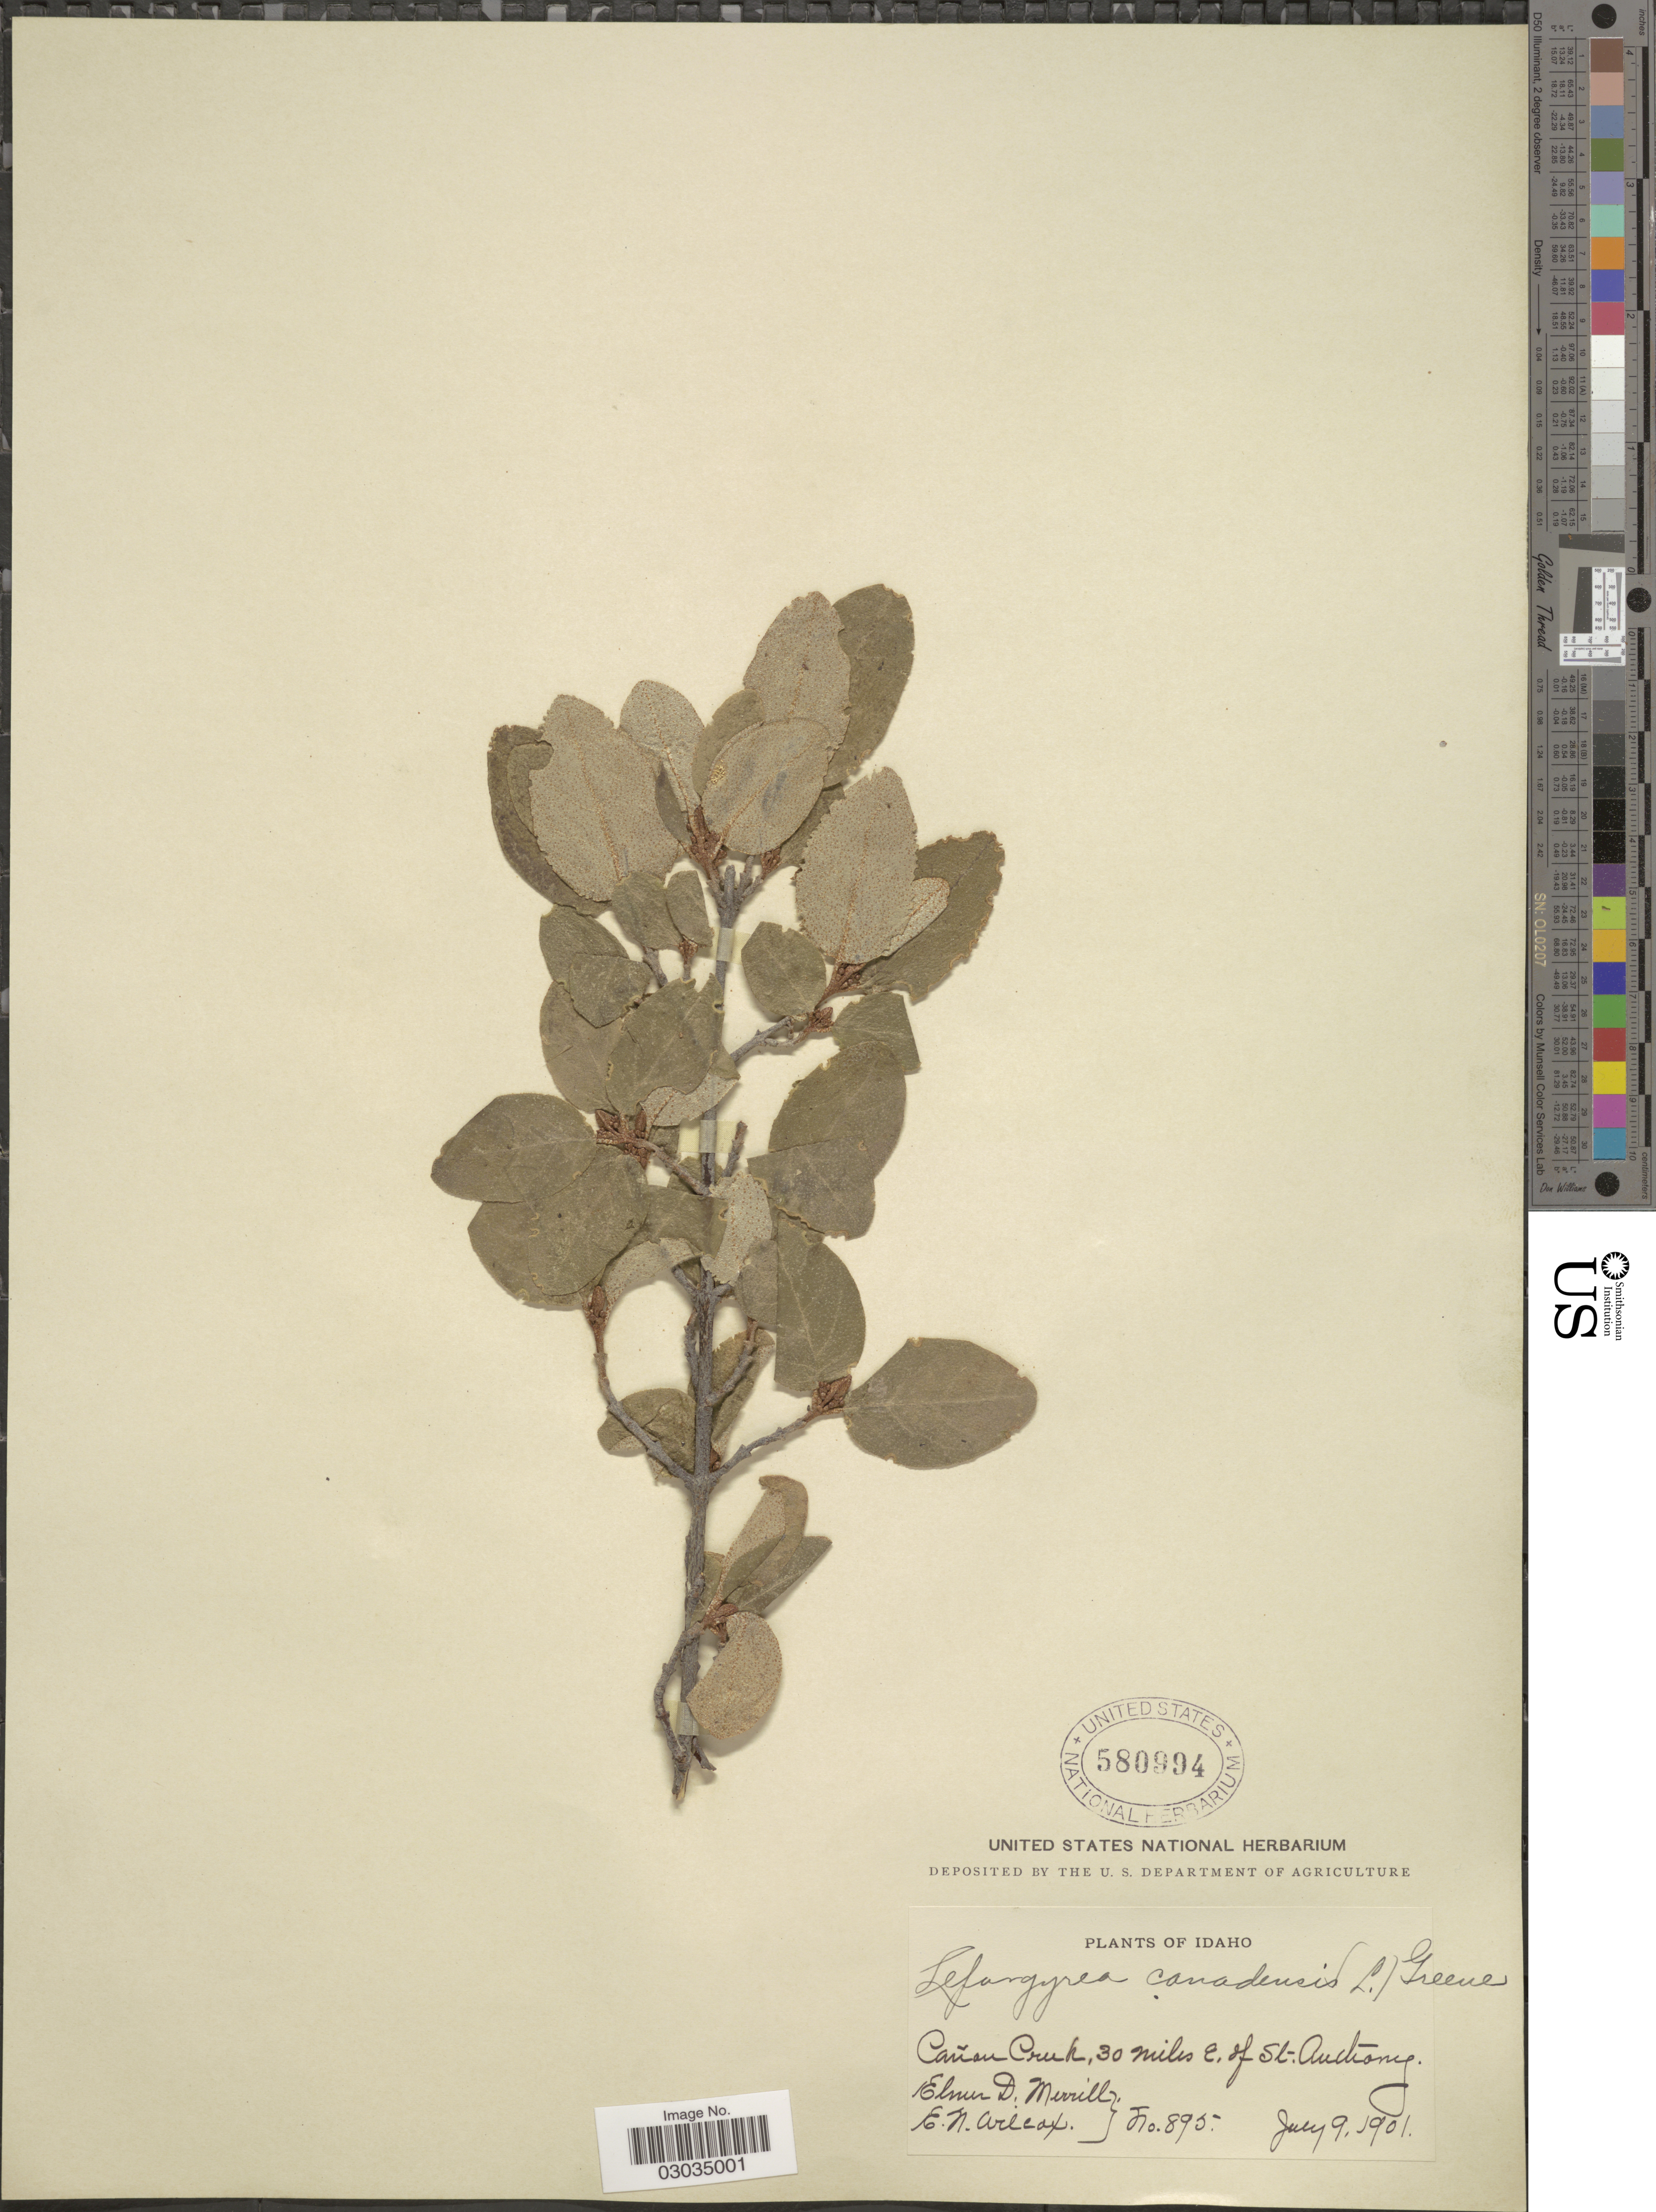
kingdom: Plantae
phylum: Tracheophyta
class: Magnoliopsida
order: Rosales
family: Elaeagnaceae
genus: Shepherdia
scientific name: Shepherdia canadensis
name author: (L.) Nutt.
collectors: E. D. Merrill & E. Wilcox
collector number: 895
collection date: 1901-07-09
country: United States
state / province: Idaho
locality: Cañon Creek, 30 miles E. of St. Anthony.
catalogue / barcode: US 580994